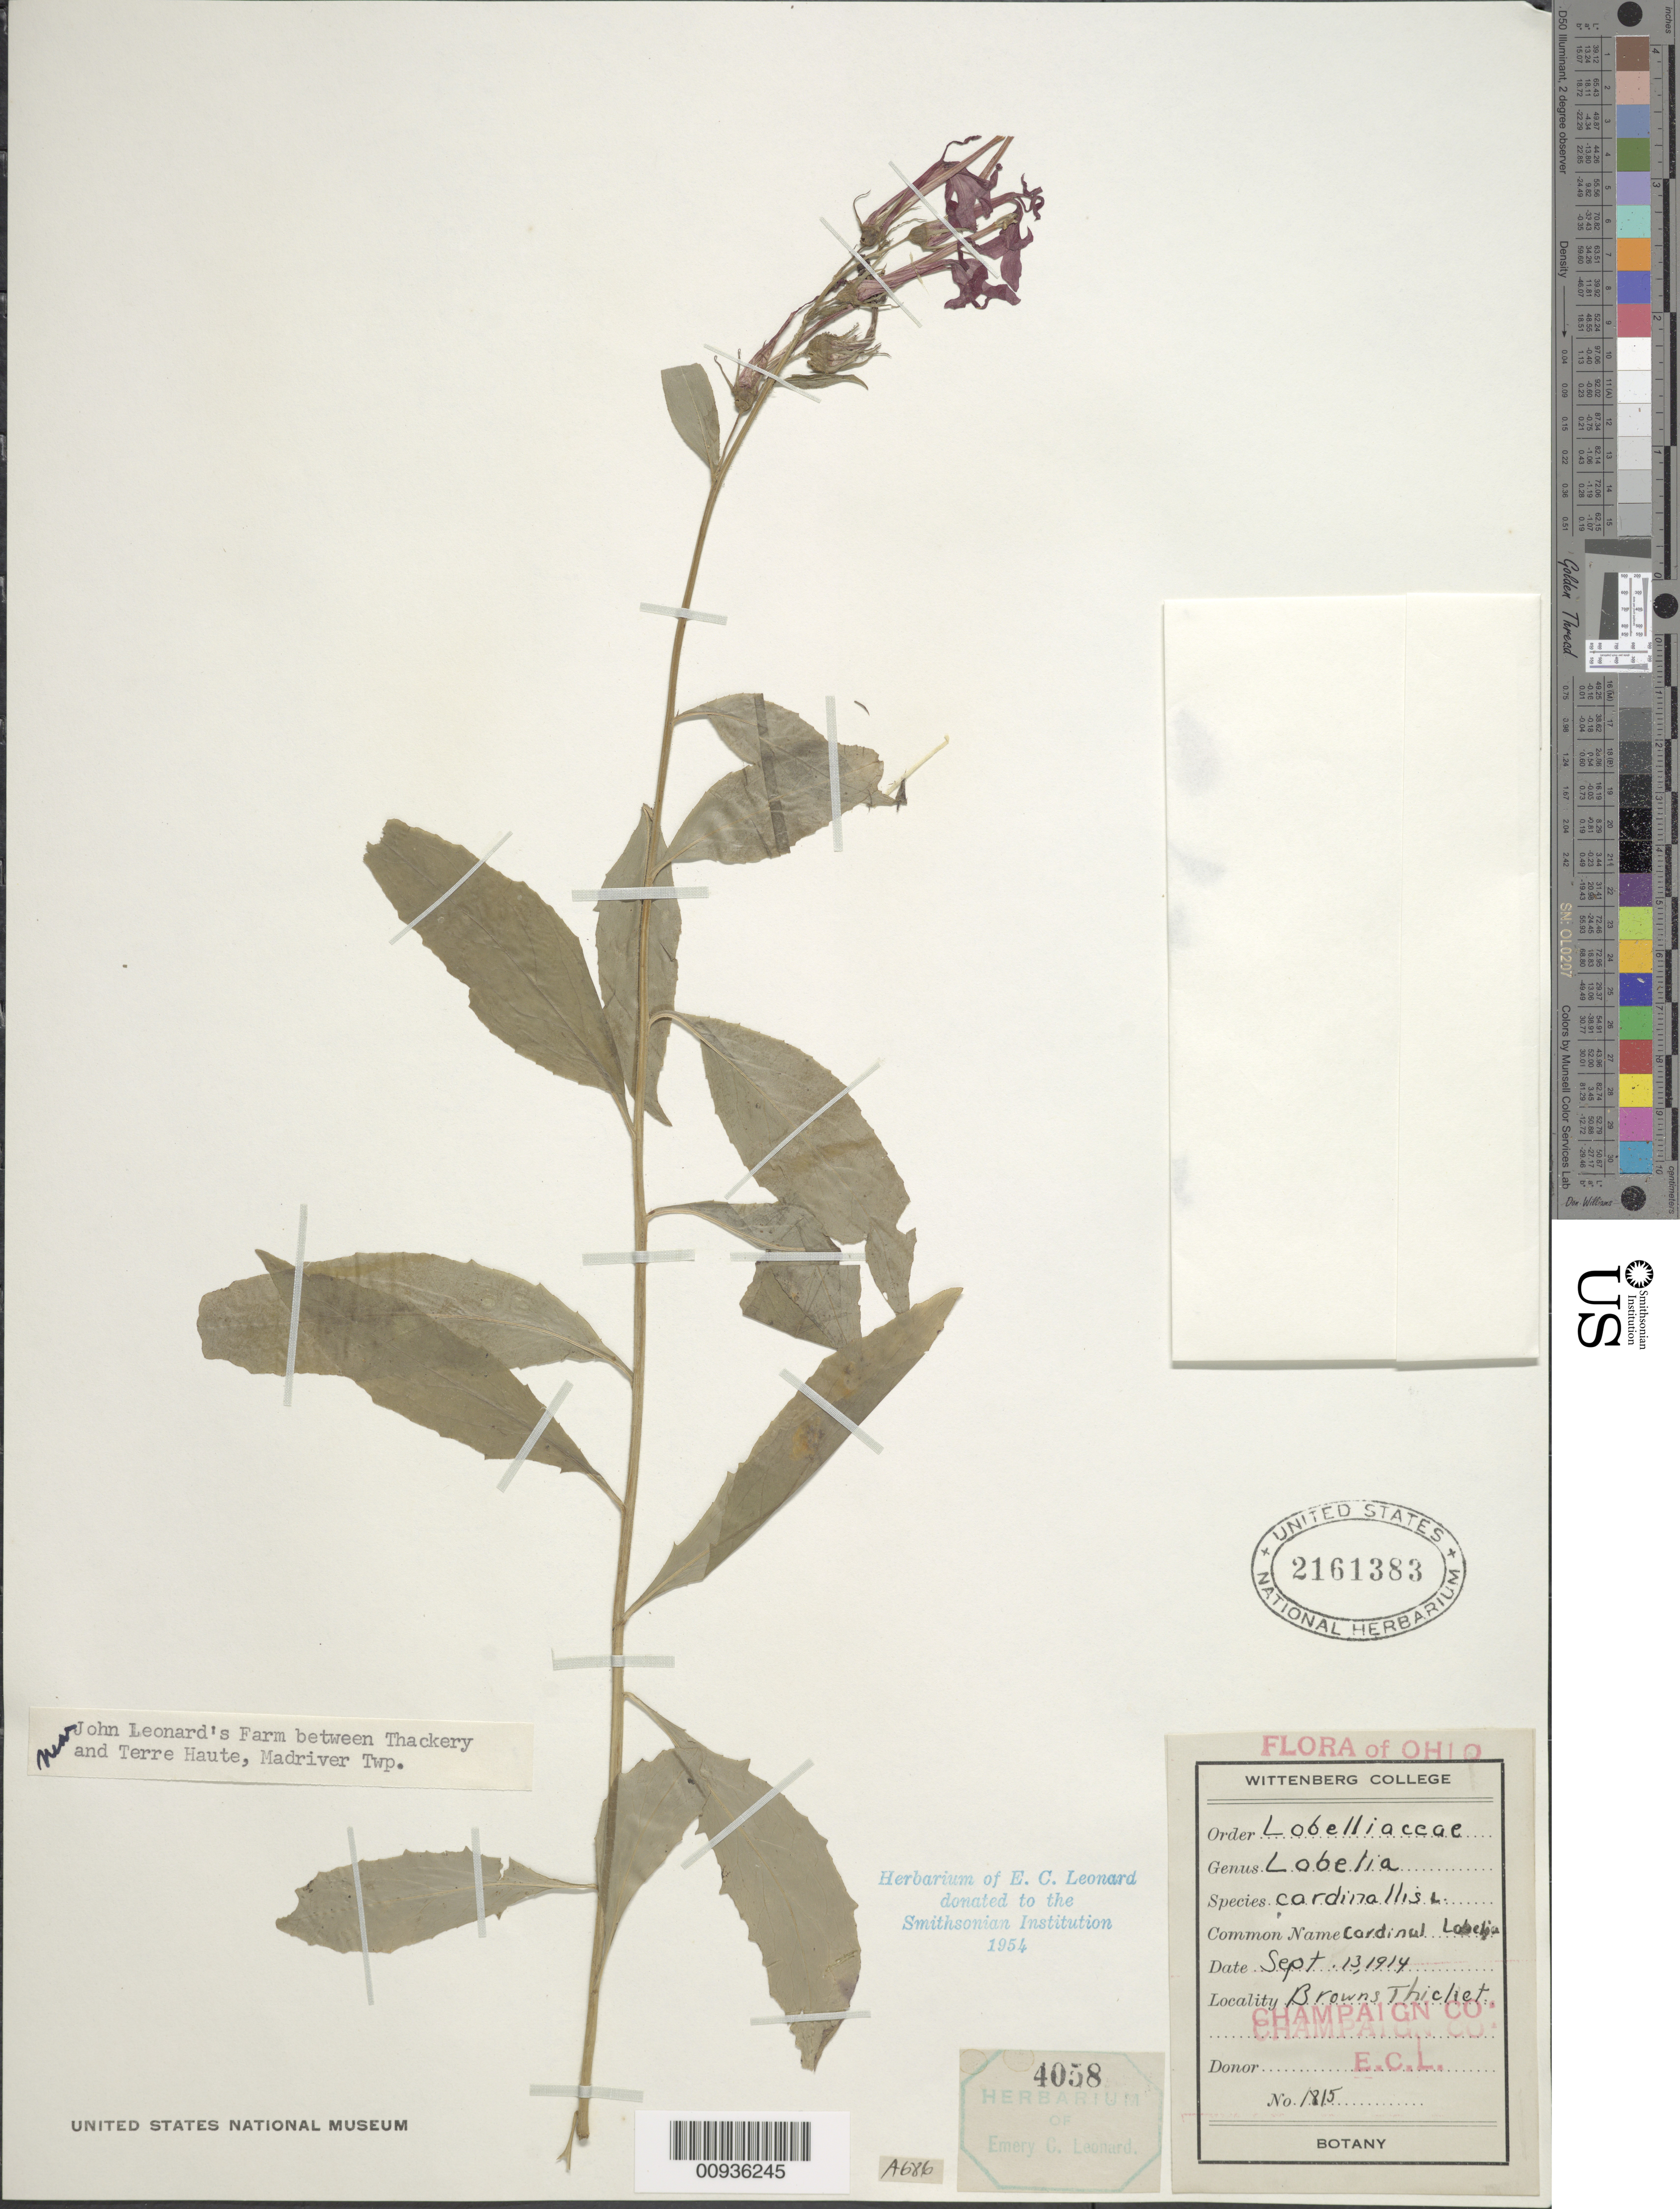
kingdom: Plantae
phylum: Tracheophyta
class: Magnoliopsida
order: Asterales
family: Campanulaceae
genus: Lobelia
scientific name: Lobelia cardinalis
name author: L.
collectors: E. C. Leonard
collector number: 1815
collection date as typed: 13 Sep 1914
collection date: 1914-09-13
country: United States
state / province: Ohio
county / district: Champaign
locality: Browns Thicket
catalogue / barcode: US 2161383